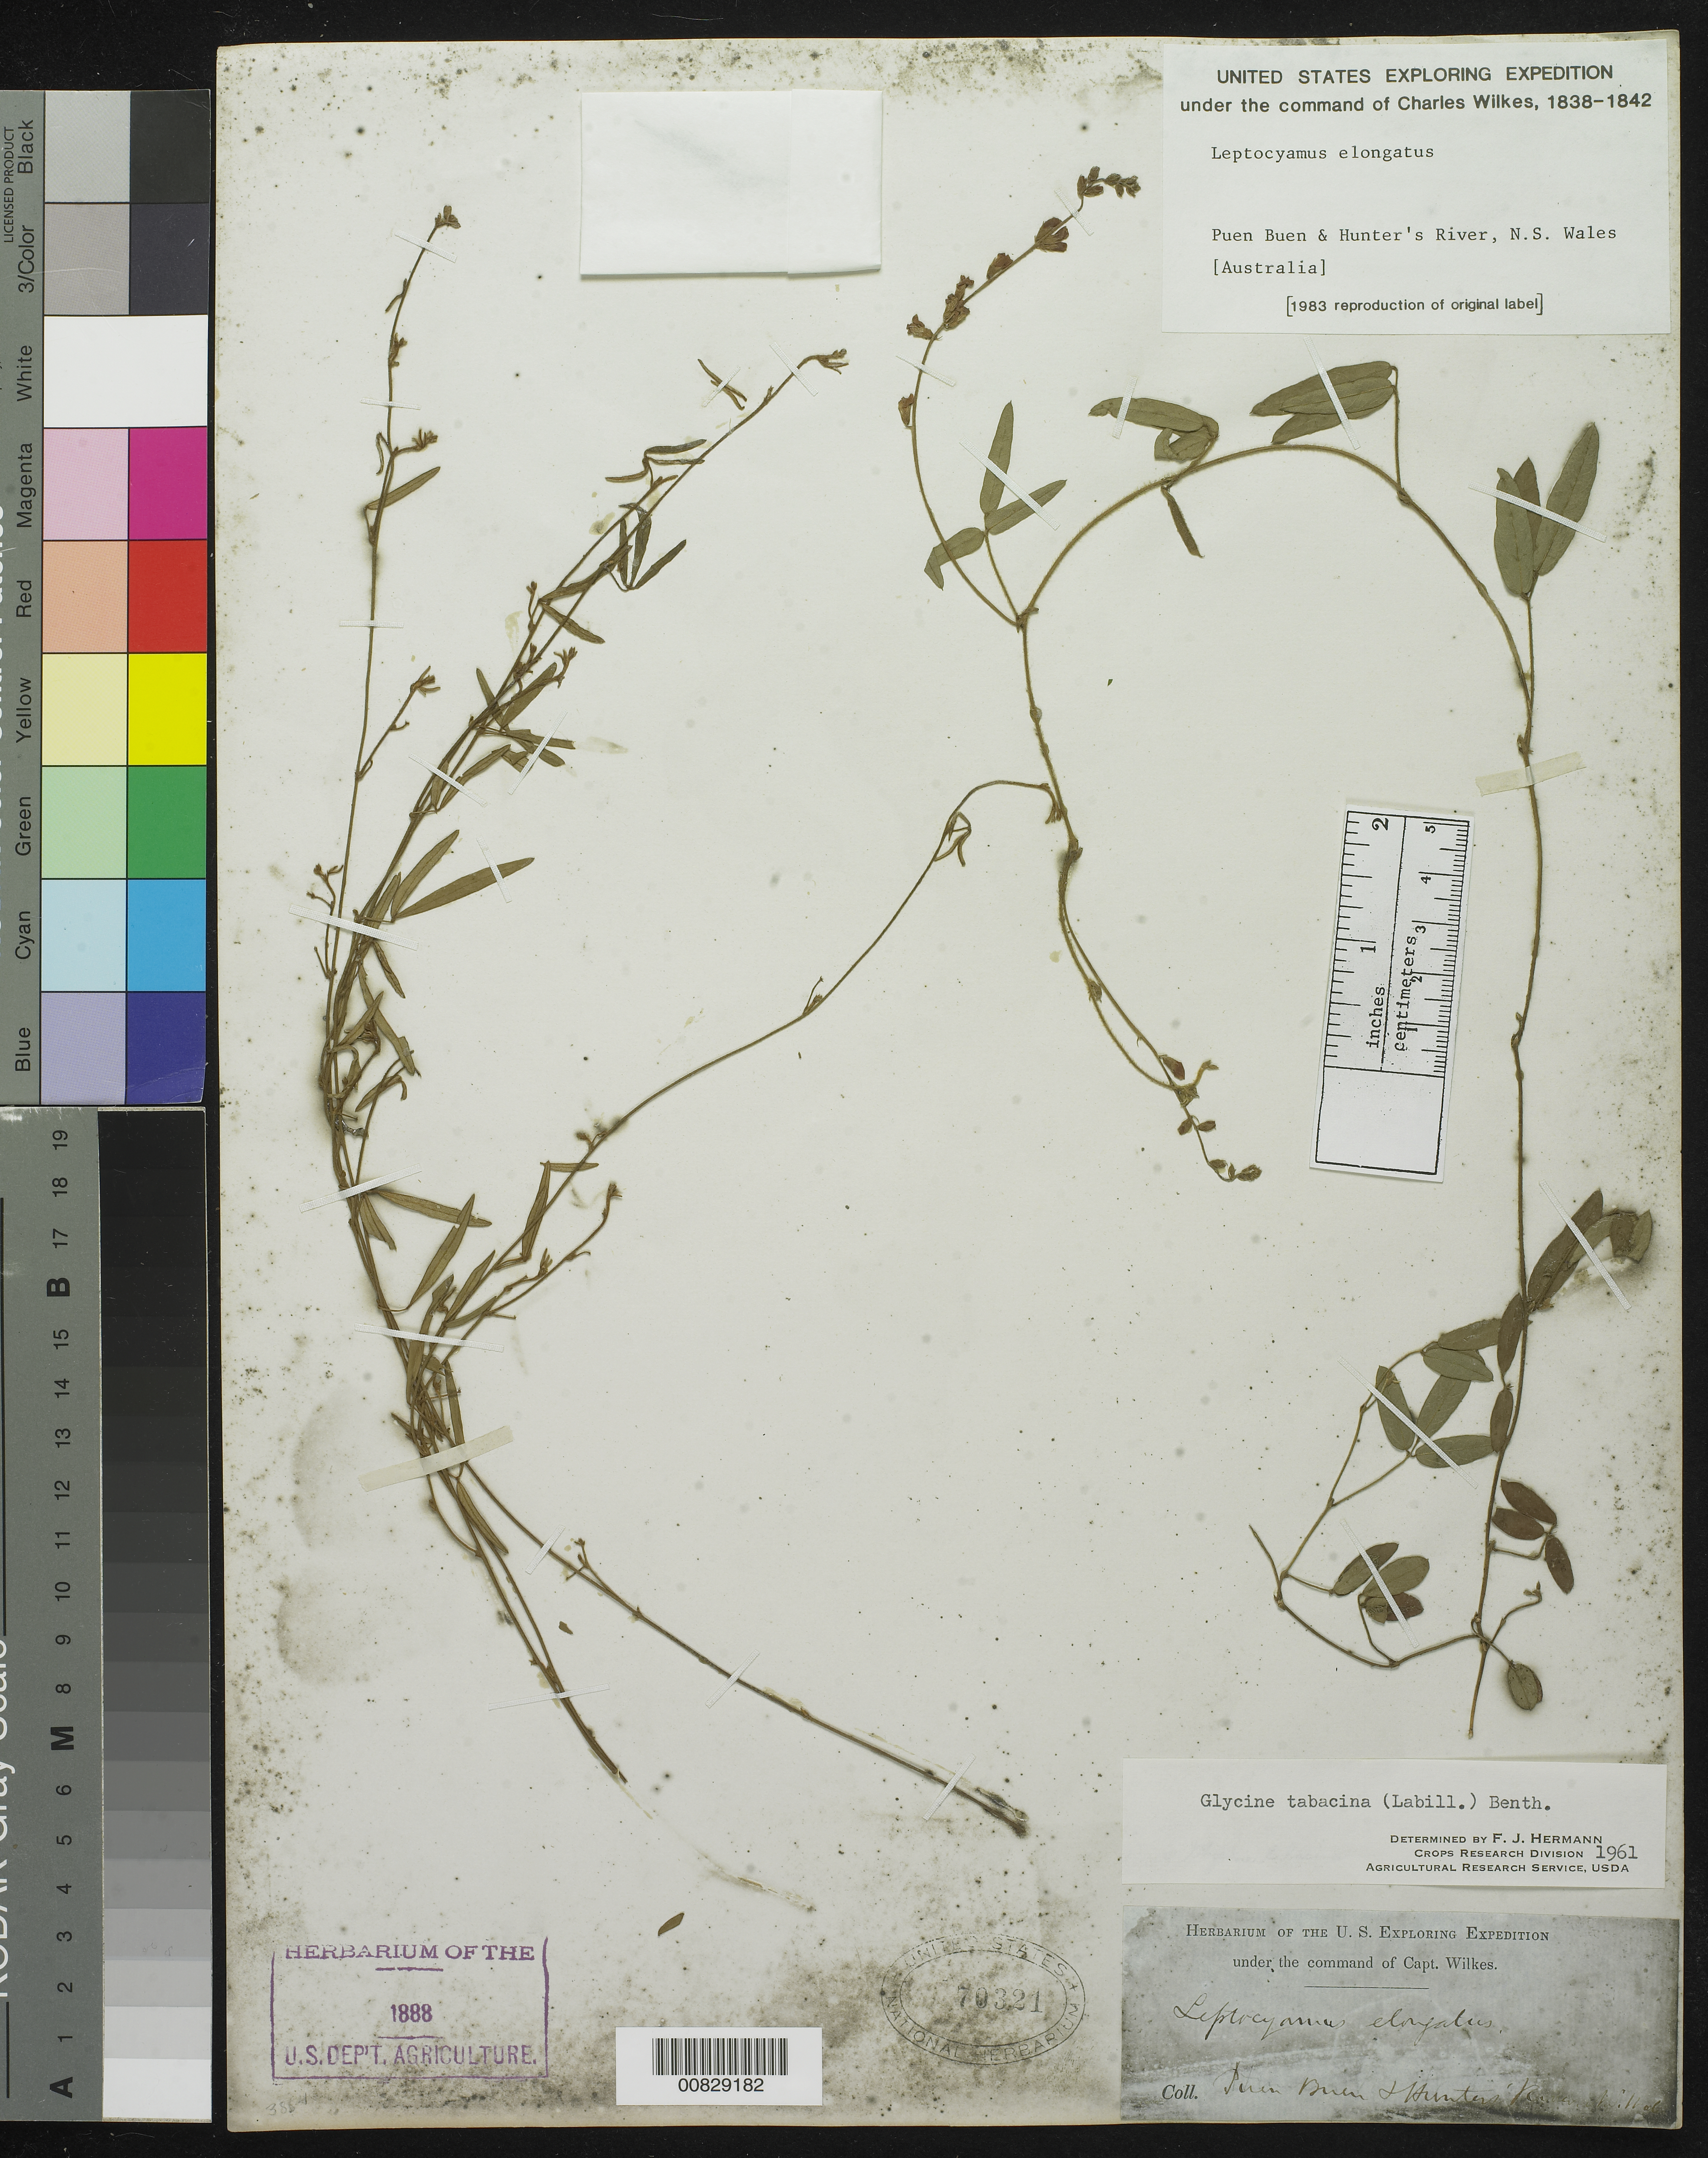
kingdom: Plantae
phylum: Tracheophyta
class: Magnoliopsida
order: Fabales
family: Fabaceae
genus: Glycine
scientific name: Glycine tabacina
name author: (Labill.) Benth.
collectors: Wilkes Explor. Exped.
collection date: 1838/1842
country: Australia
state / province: New South Wales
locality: Puen Buen & Hunter's River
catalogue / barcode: US 70321